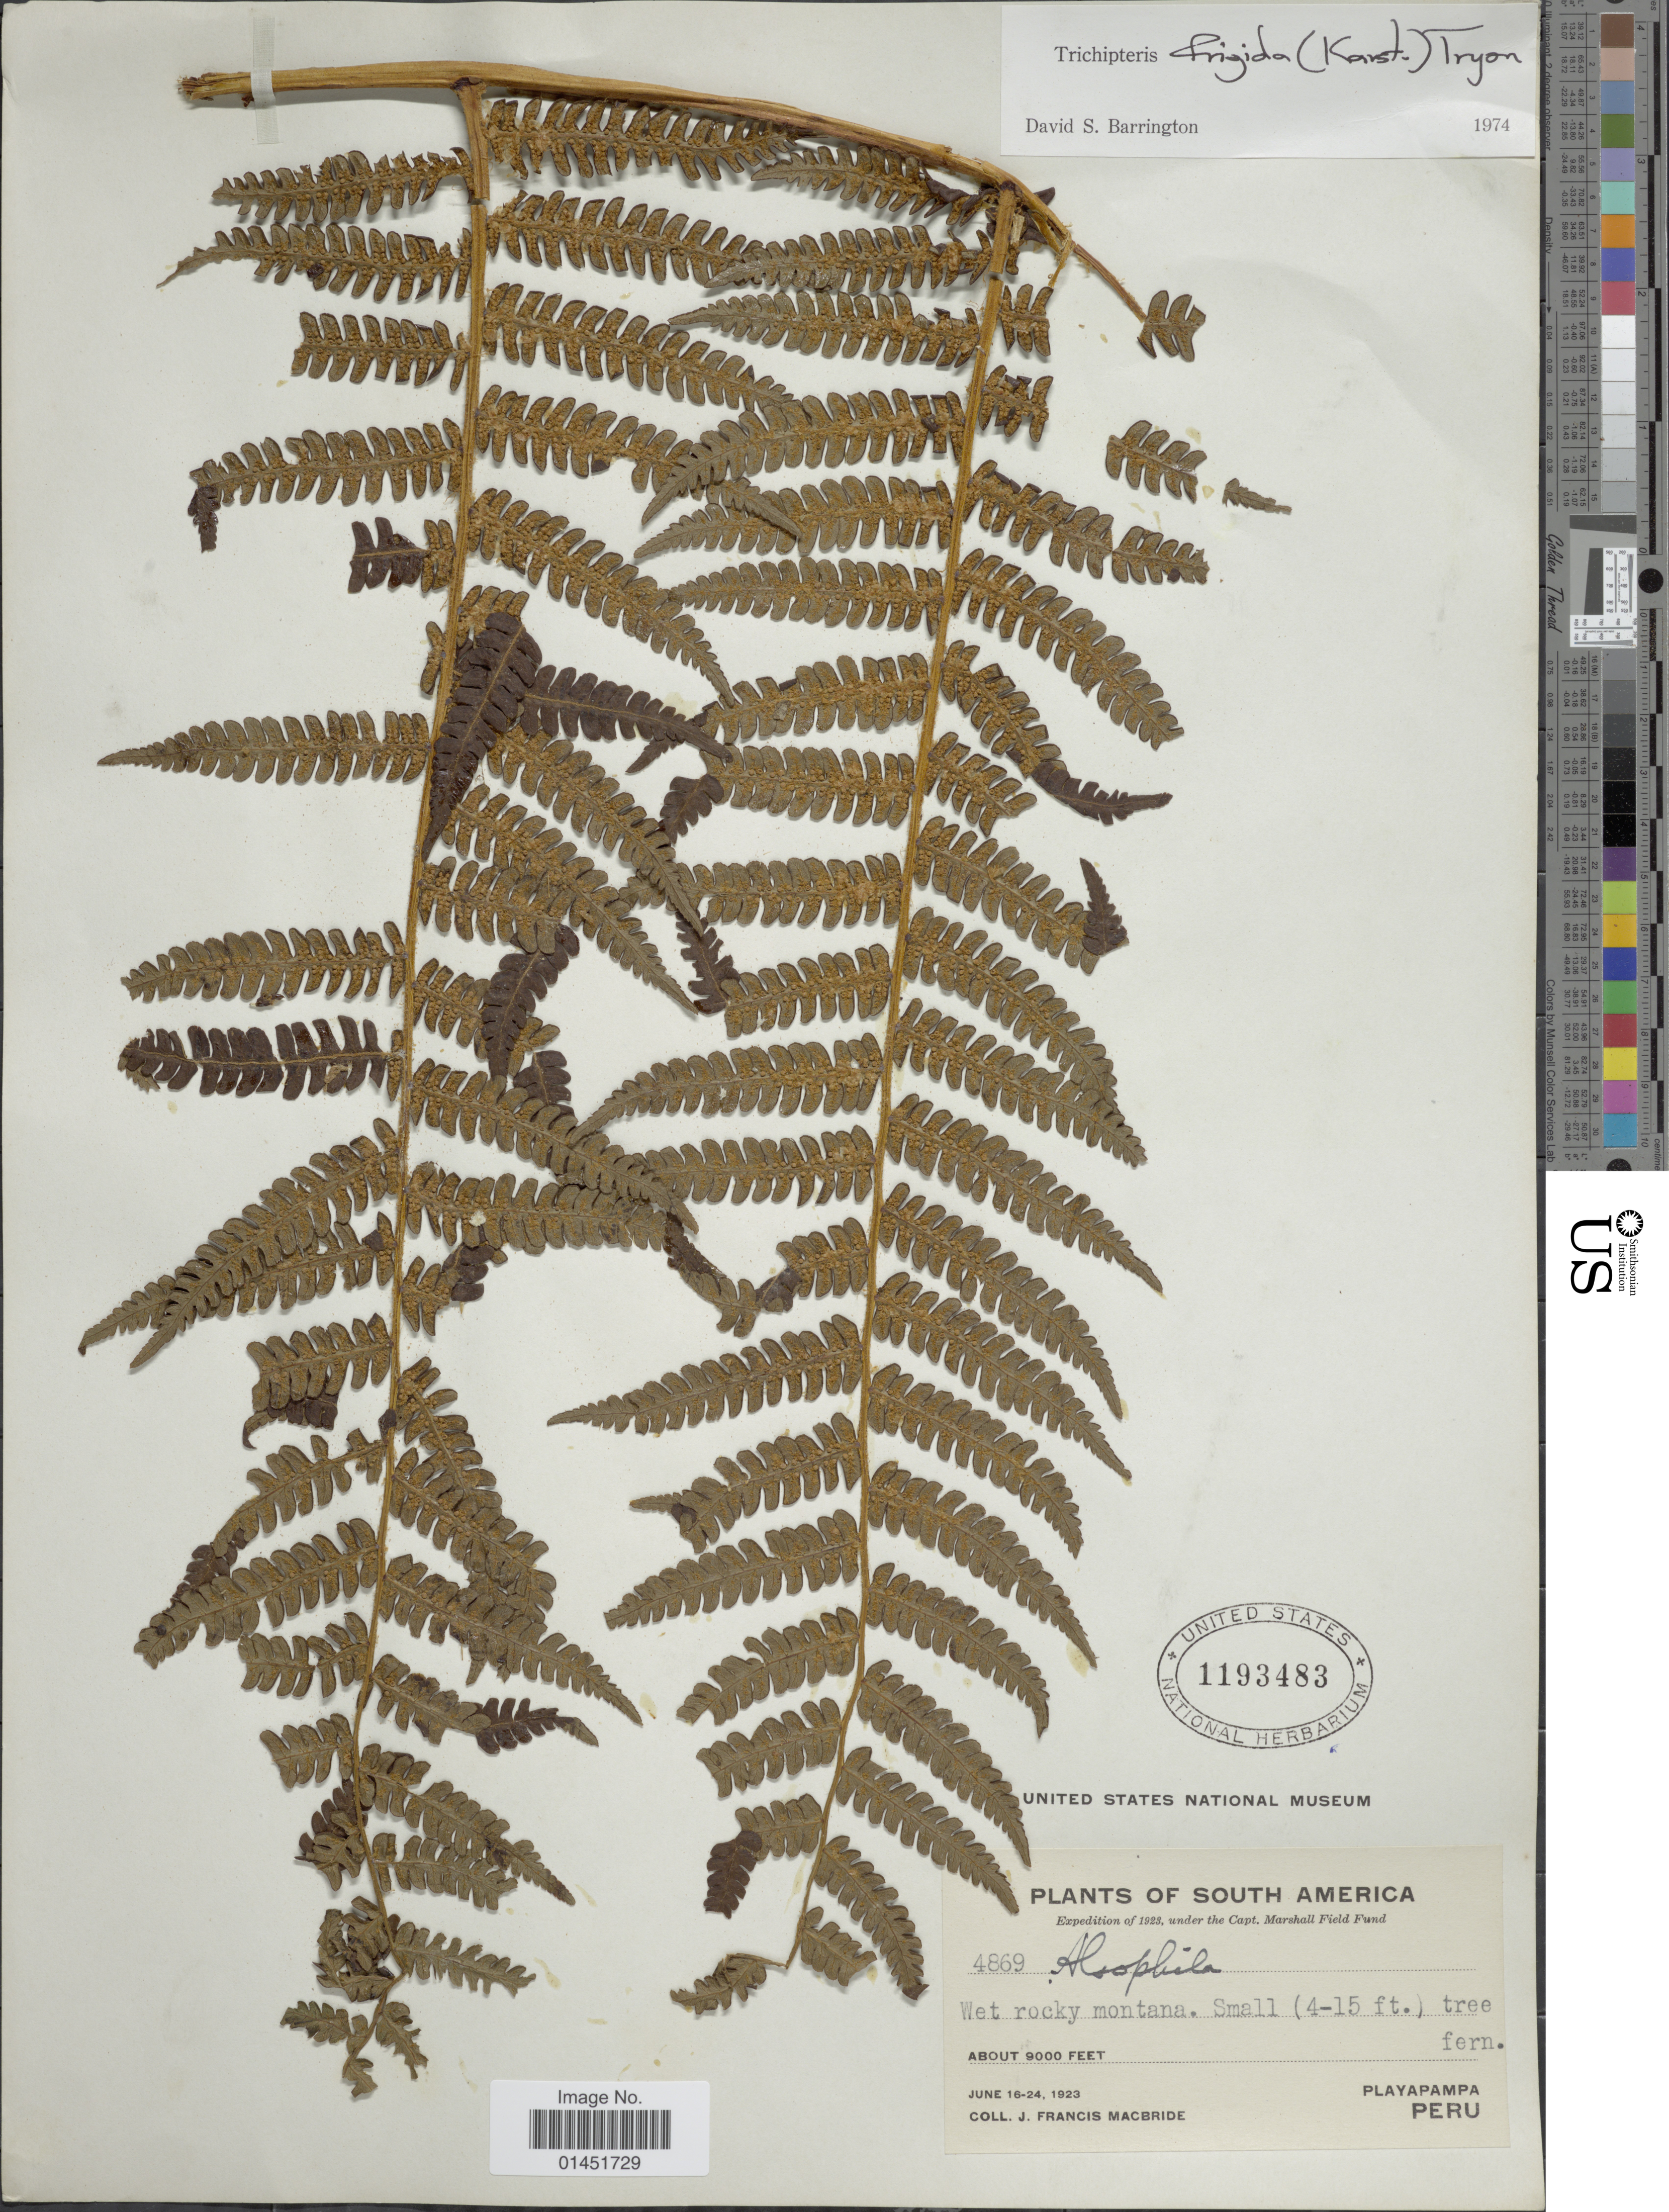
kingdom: Plantae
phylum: Tracheophyta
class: Polypodiopsida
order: Cyatheales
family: Cyatheaceae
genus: Cyathea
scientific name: Cyathea frigida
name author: (H. Karst.) Domin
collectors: J. F. Macbride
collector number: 4869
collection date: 1923-06-16/1923-06-24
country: Peru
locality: South America, Playapampa. Wet rocky montana.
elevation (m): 2743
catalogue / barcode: US 1193483